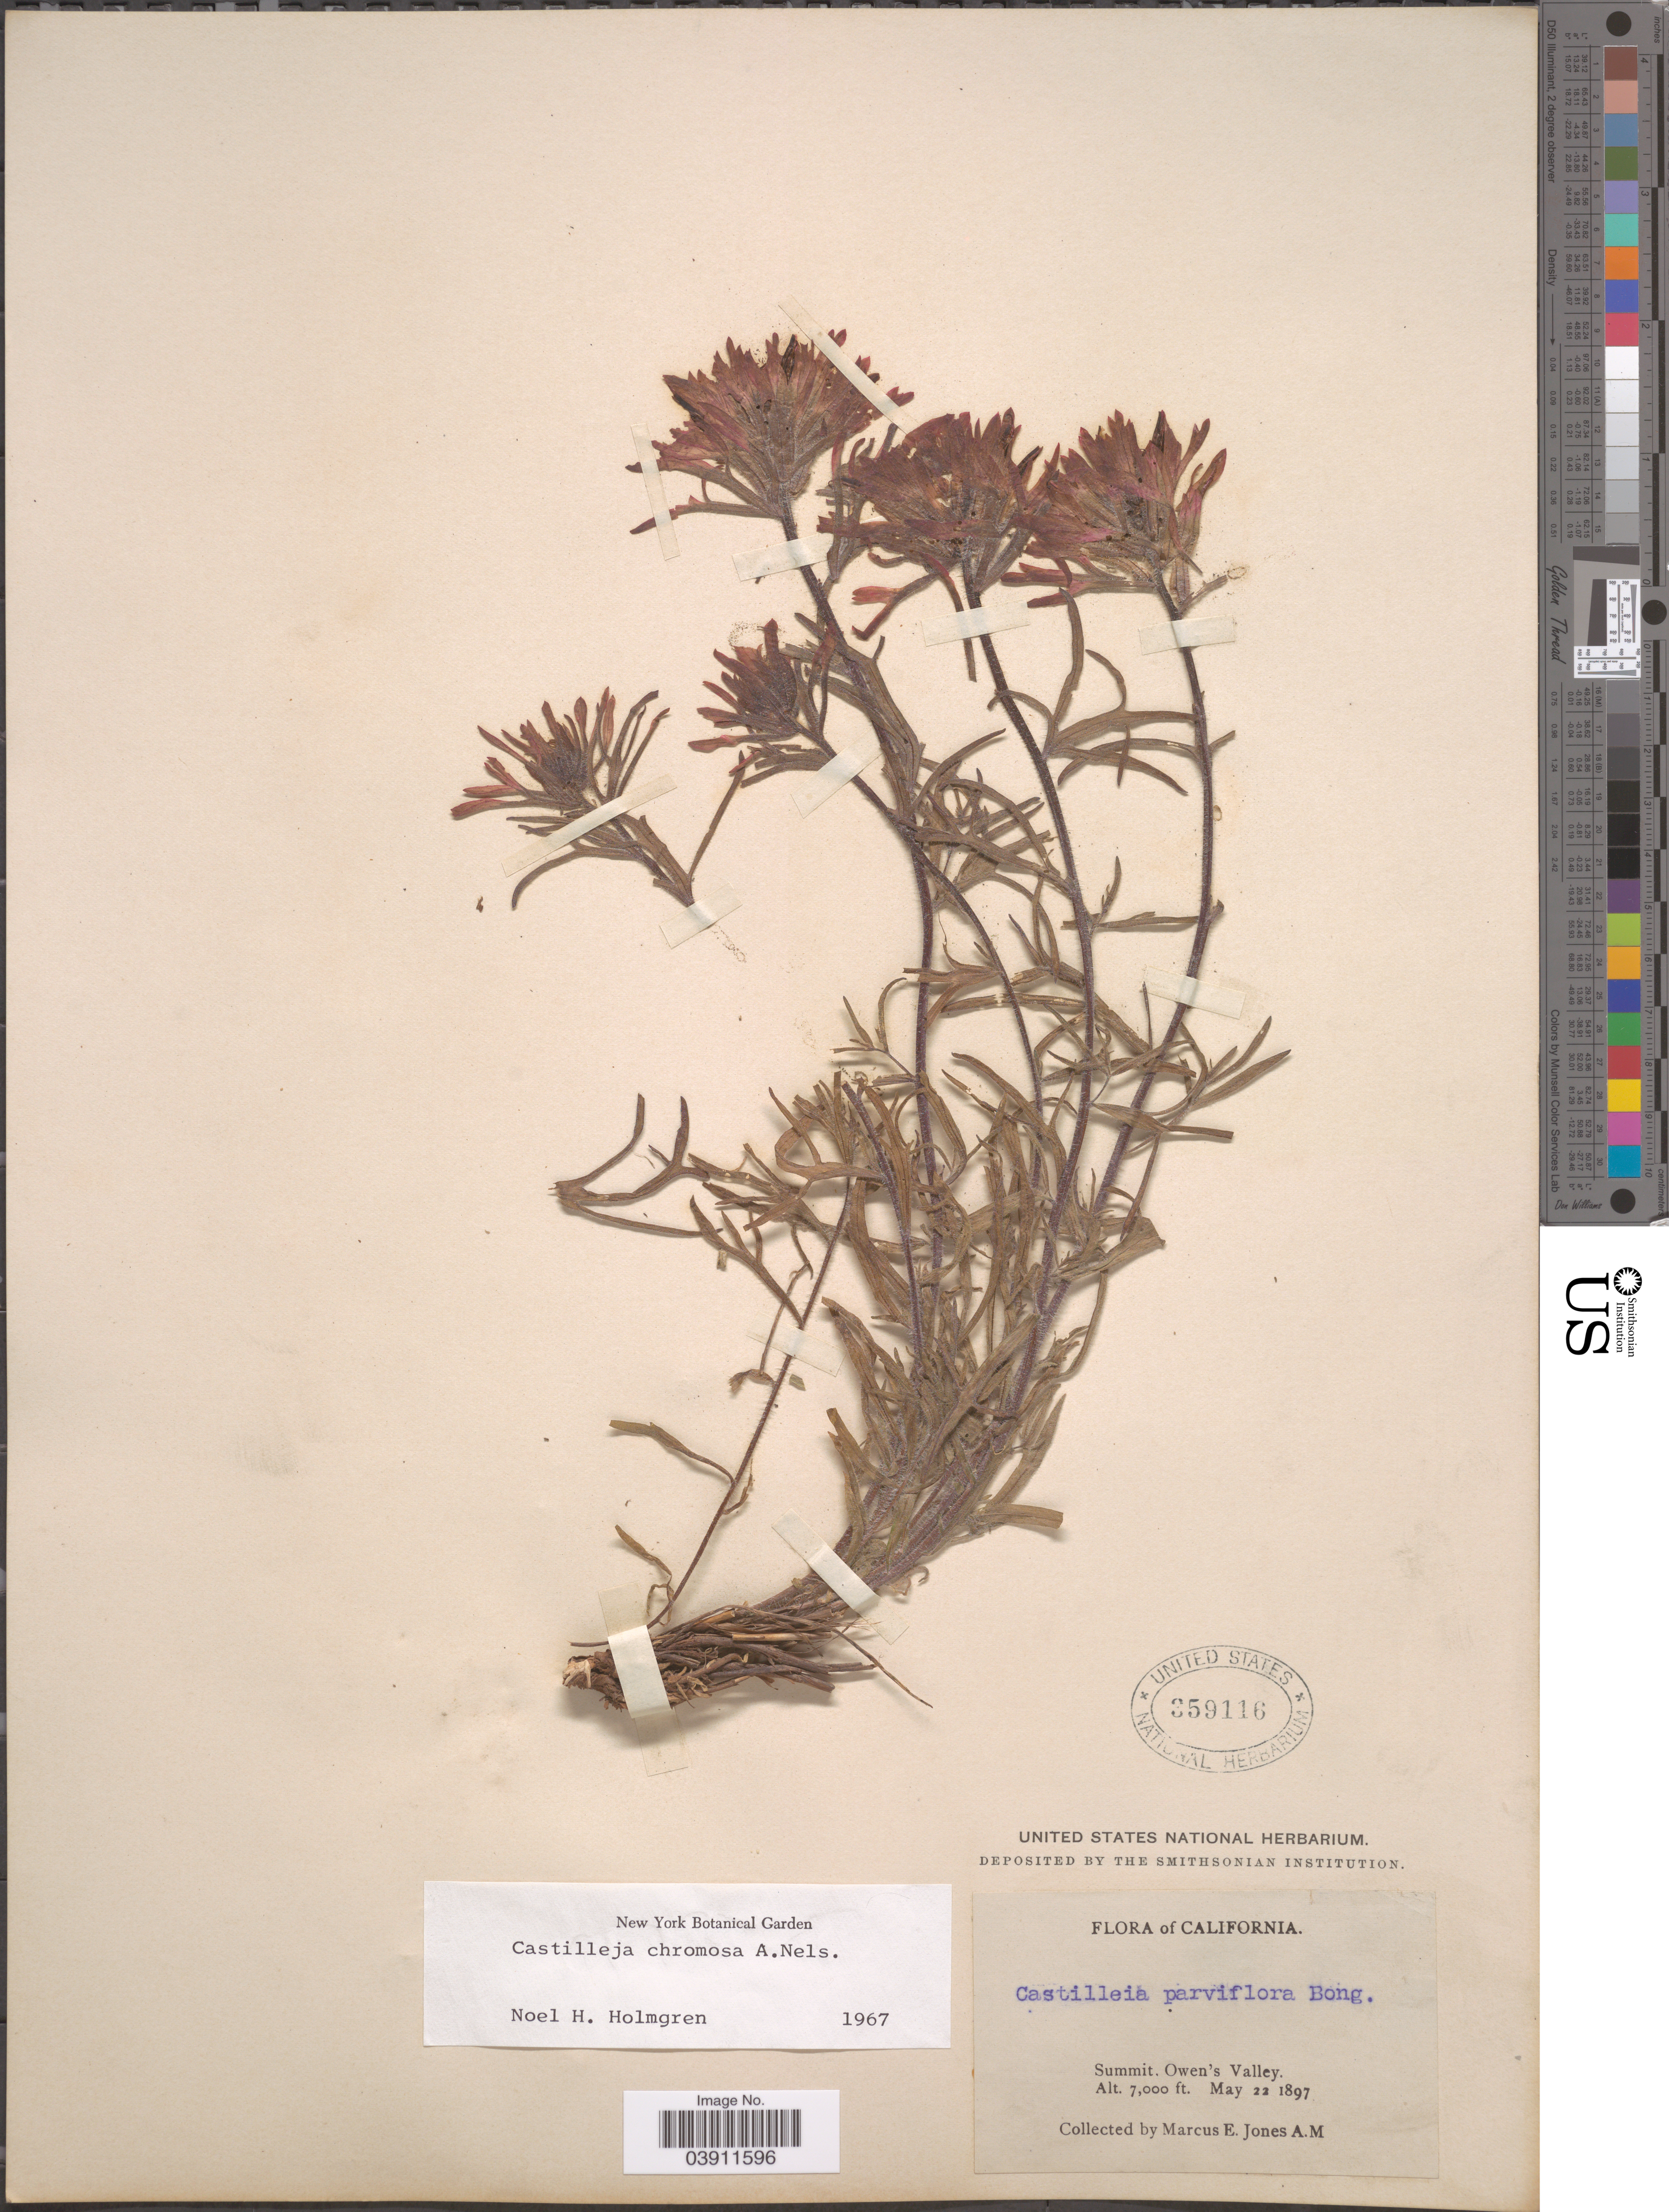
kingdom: Plantae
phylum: Tracheophyta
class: Magnoliopsida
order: Lamiales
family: Orobanchaceae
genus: Castilleja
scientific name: Castilleja chromosa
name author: A. Nelson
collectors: M. E. Jones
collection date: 1897-05-22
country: United States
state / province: California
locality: Summit. Owen's Valley.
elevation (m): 2134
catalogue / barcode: US 359116